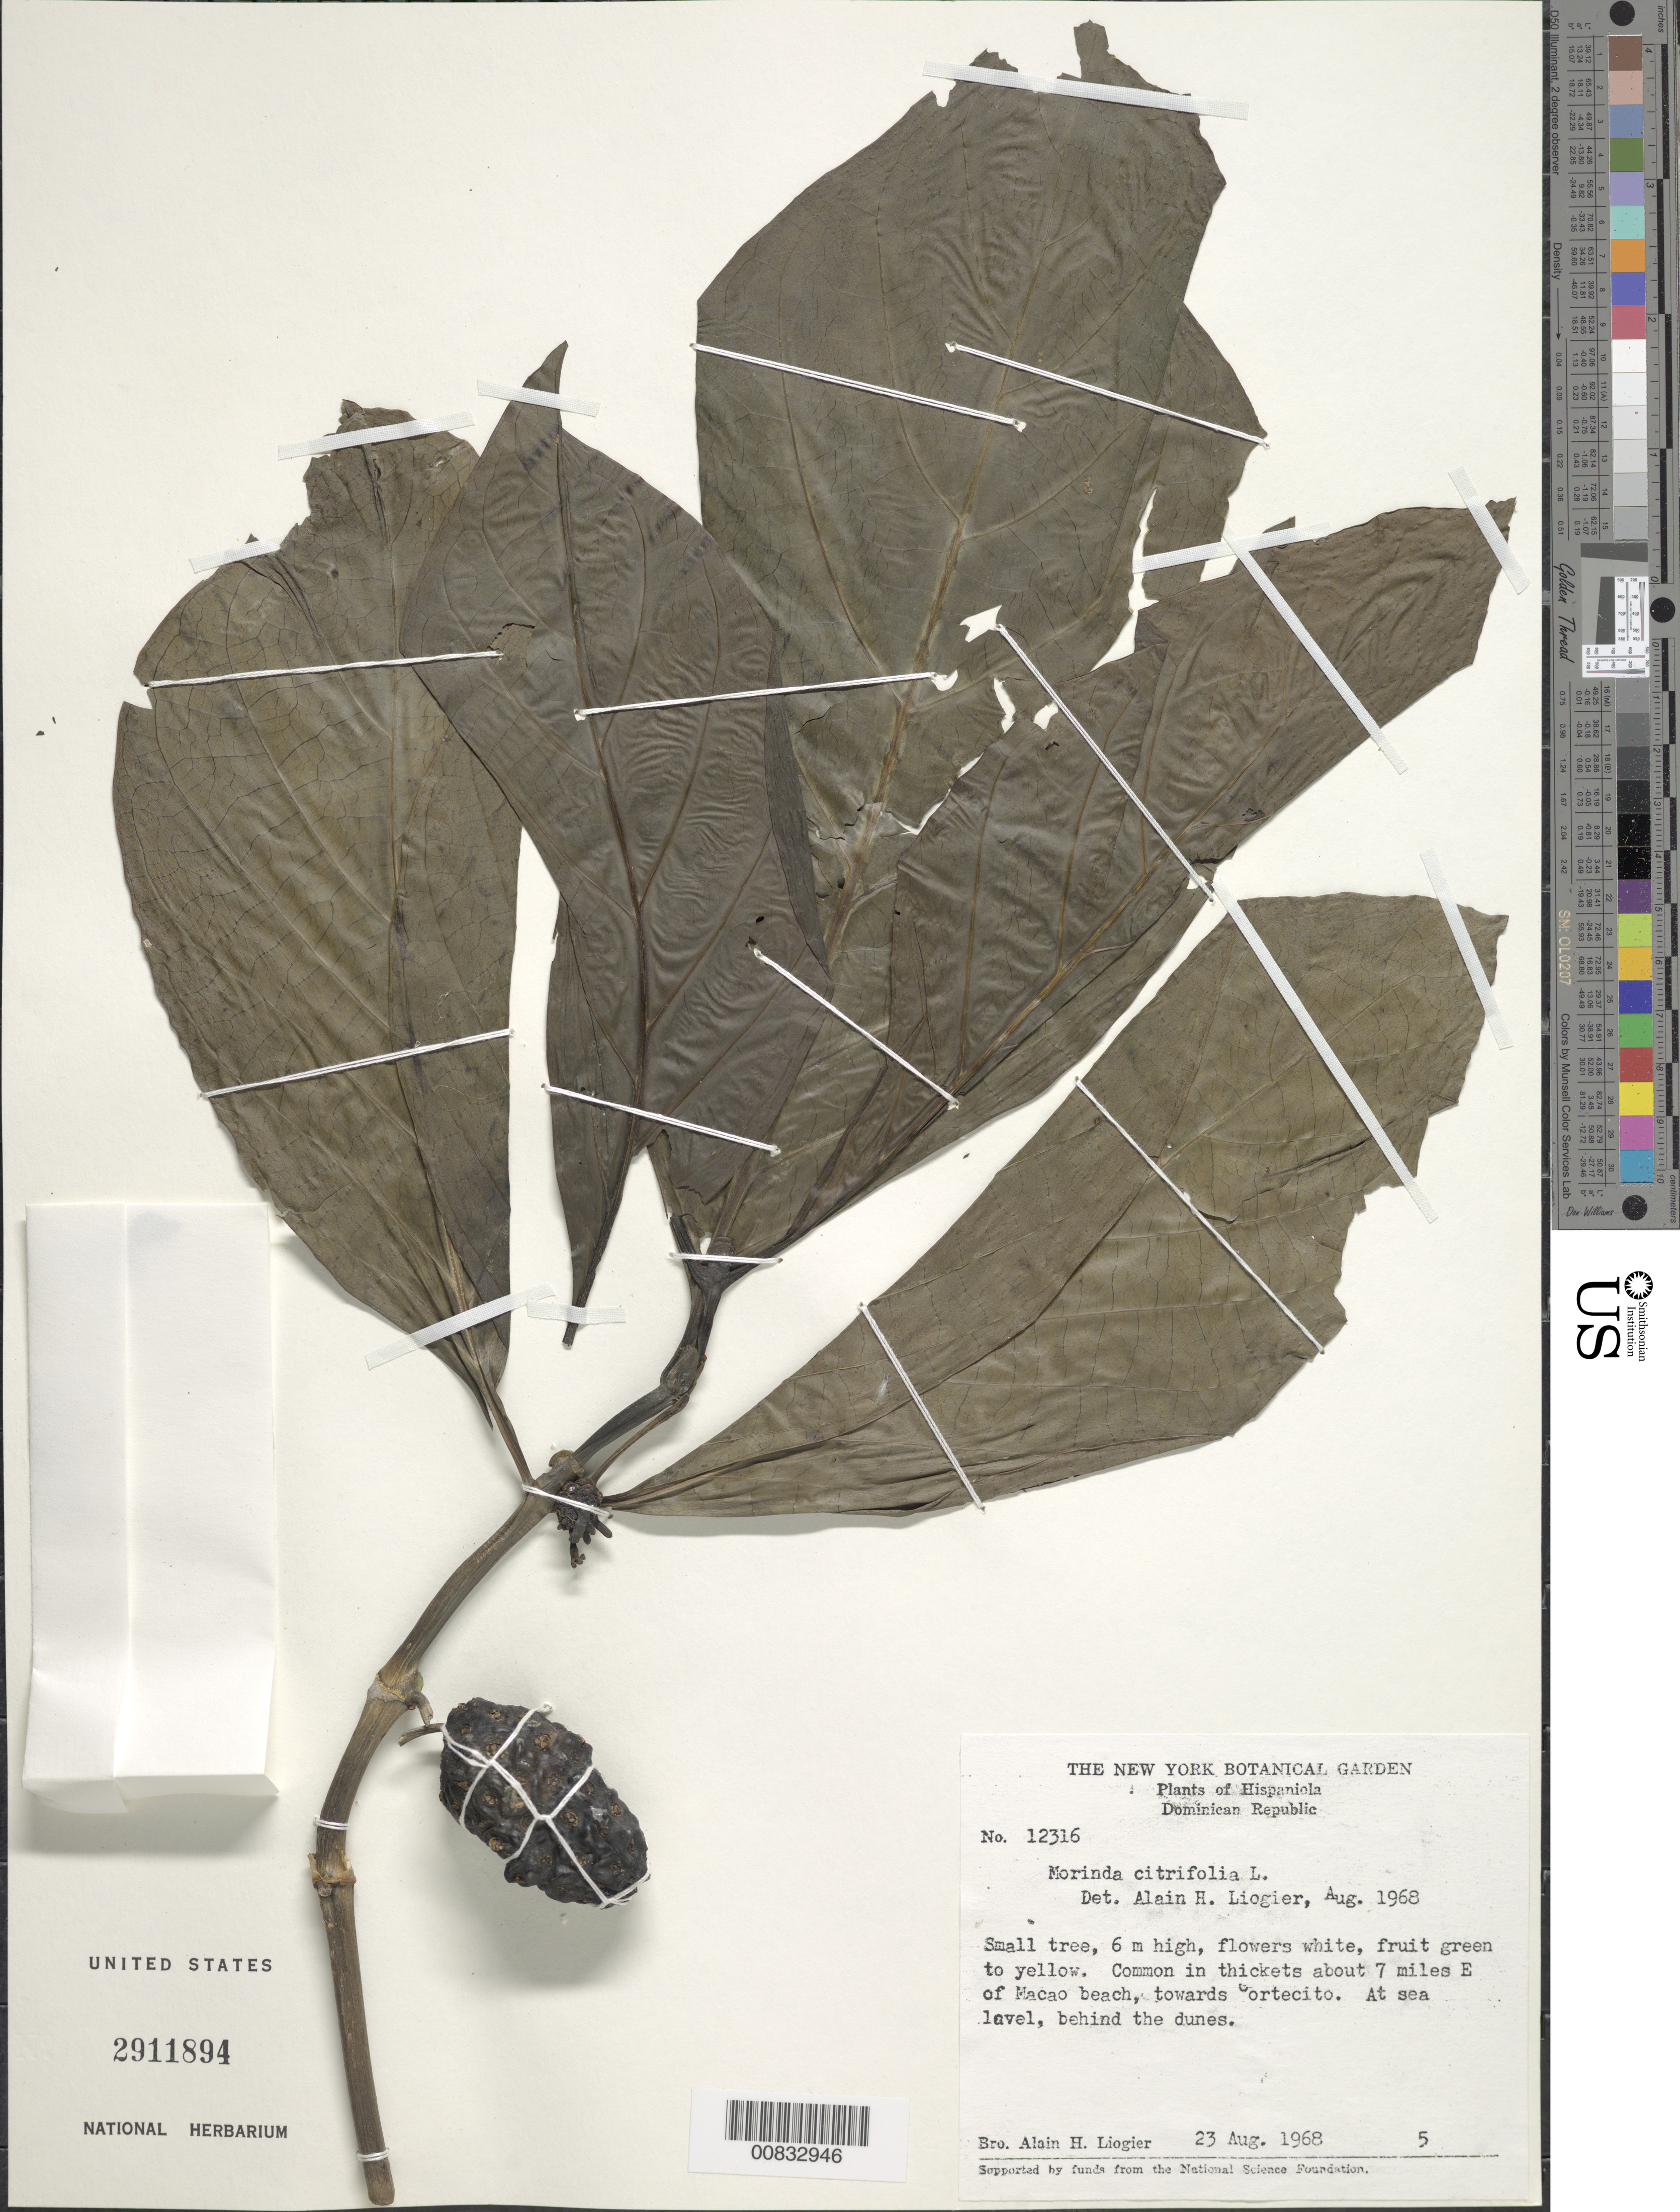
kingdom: Plantae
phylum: Tracheophyta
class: Magnoliopsida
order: Gentianales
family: Rubiaceae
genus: Morinda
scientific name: Morinda citrifolia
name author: L.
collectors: A. H. Liogier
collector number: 12316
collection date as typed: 23 Aug 1968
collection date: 1968-08-23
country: Dominican Republic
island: Hispaniola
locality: About 7 miles E of Macoa beach, towards Cortecito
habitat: In thickets behind the dunes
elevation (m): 0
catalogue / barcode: US 2911894